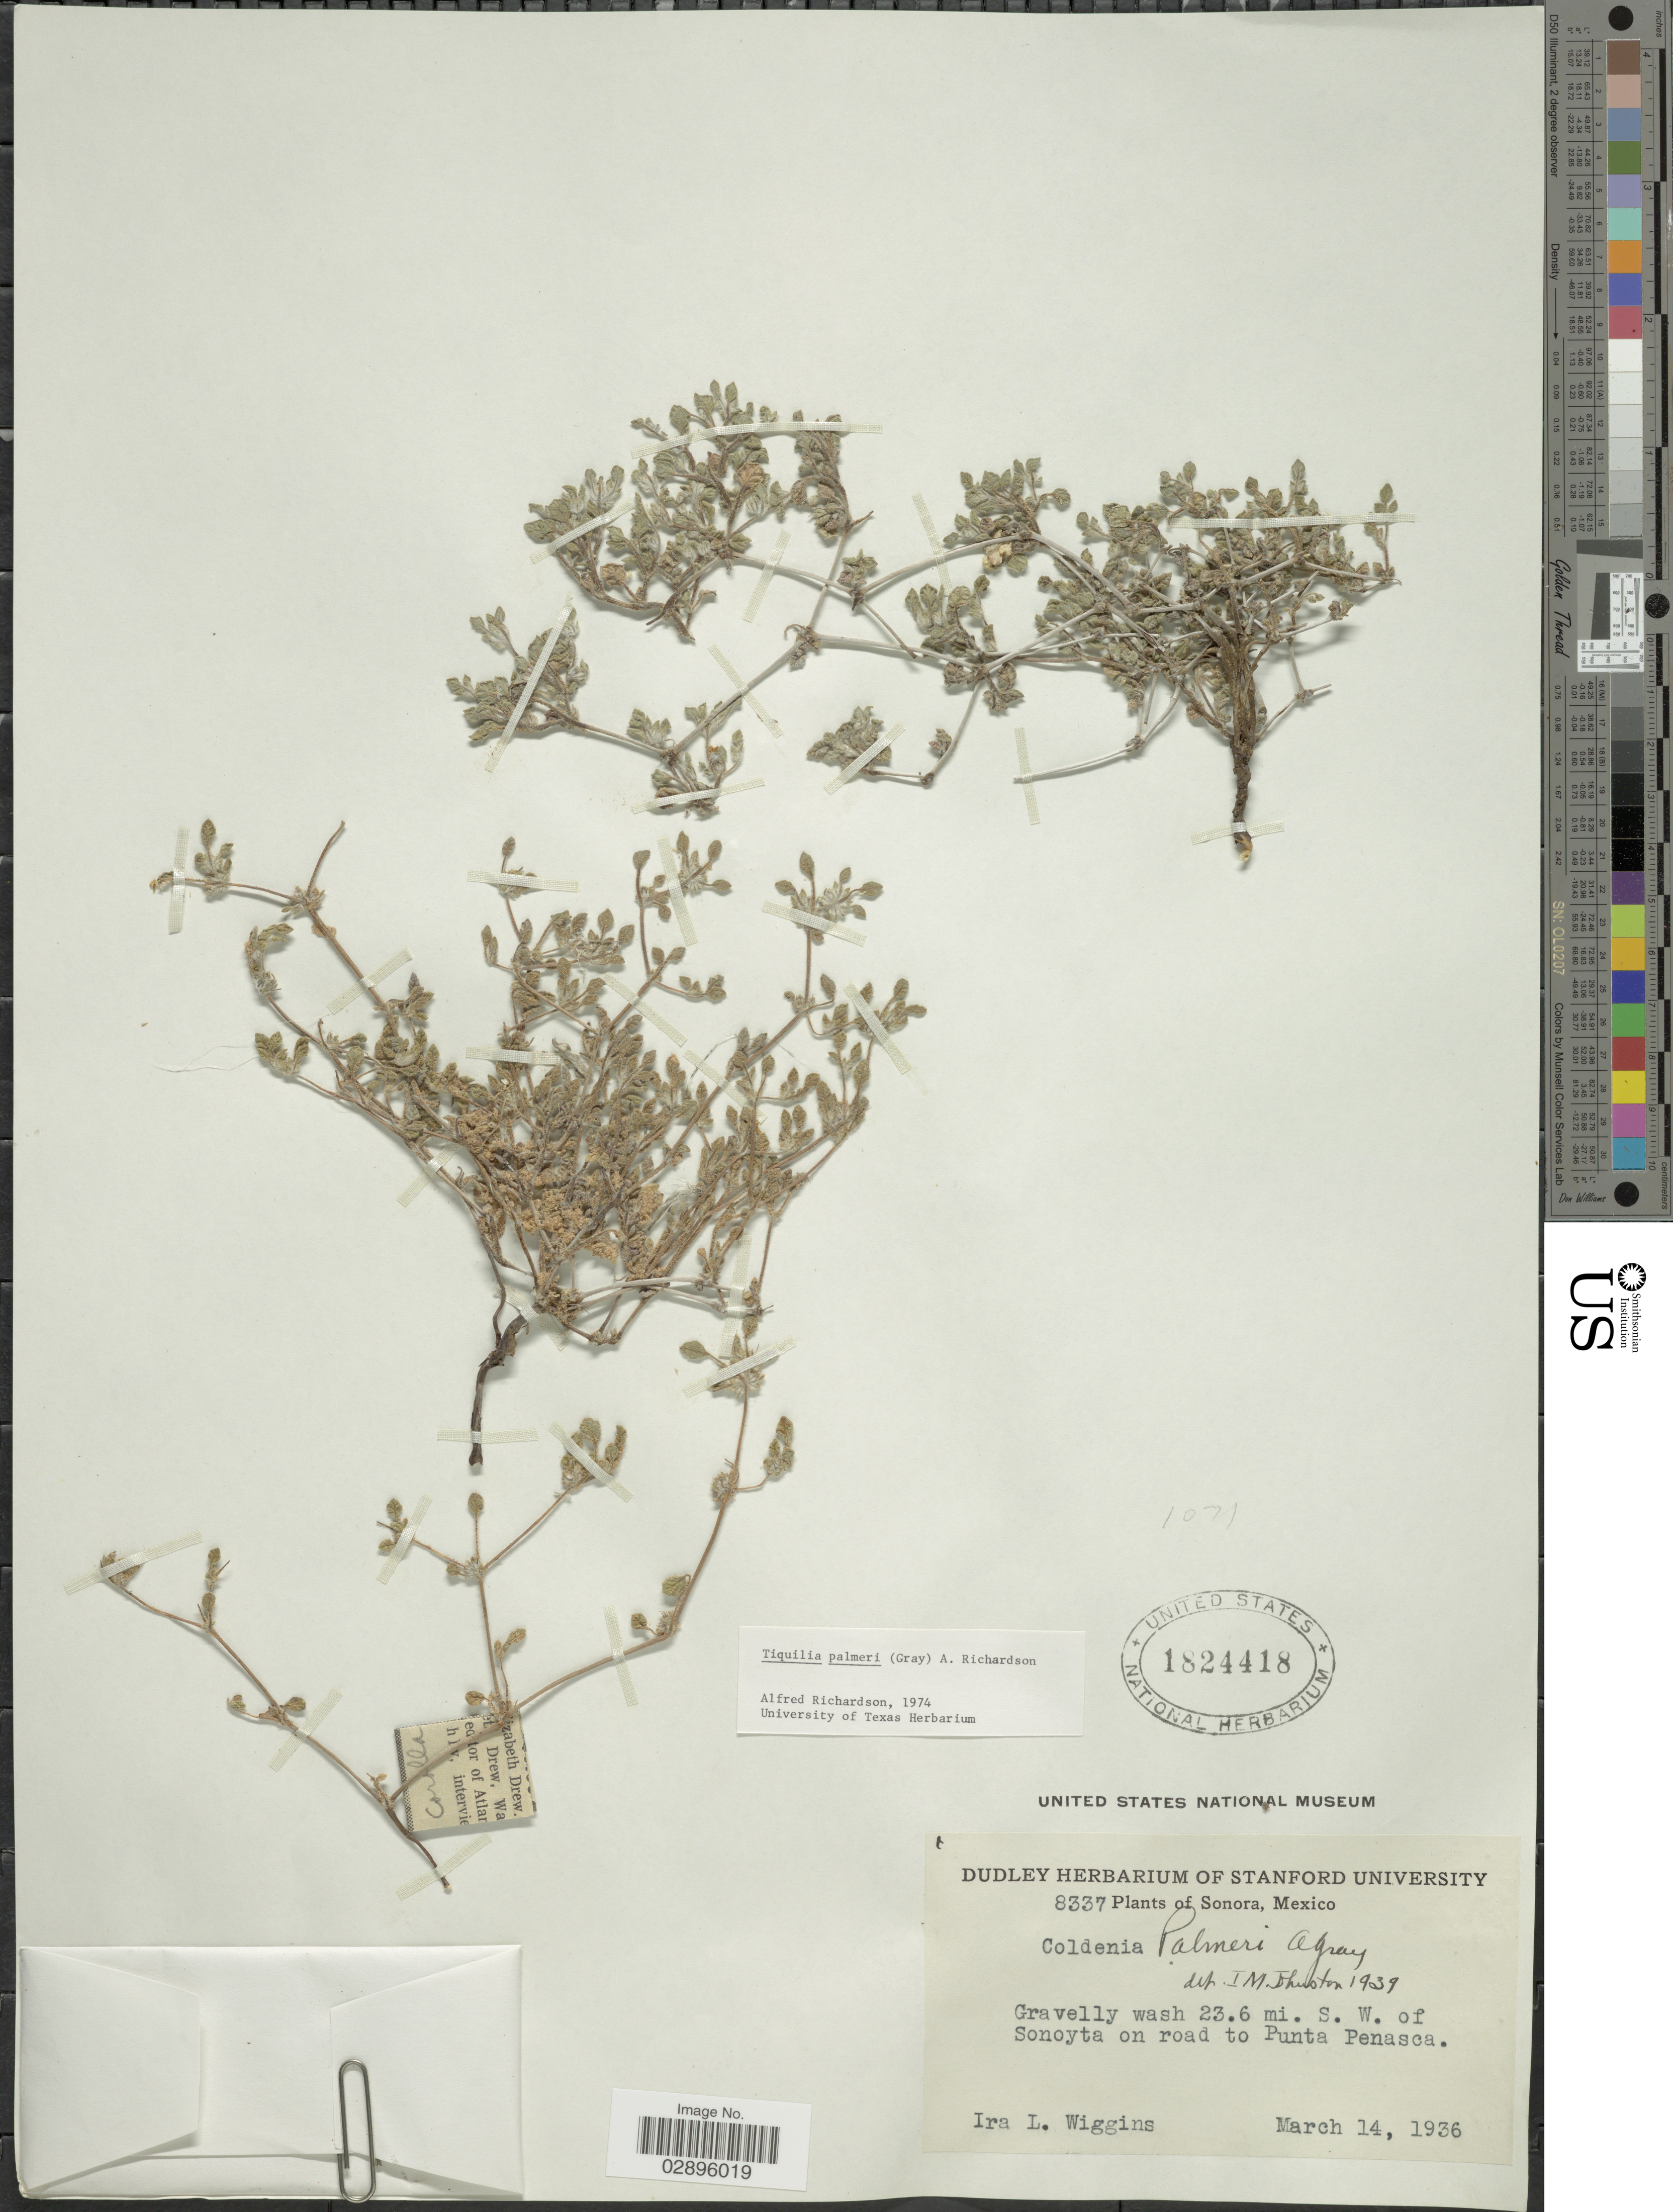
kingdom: Plantae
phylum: Tracheophyta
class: Magnoliopsida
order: Boraginales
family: Ehretiaceae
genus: Tiquilia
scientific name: Tiquilia palmeri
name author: (A. Gray) A.T. Richardson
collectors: I. L. Wiggins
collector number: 8337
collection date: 1936-03-14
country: Mexico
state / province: Sonora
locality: Gravelly wash 23.6 mi. S. W. of Sonoyta on road to Punta Penasca.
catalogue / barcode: US 1824418